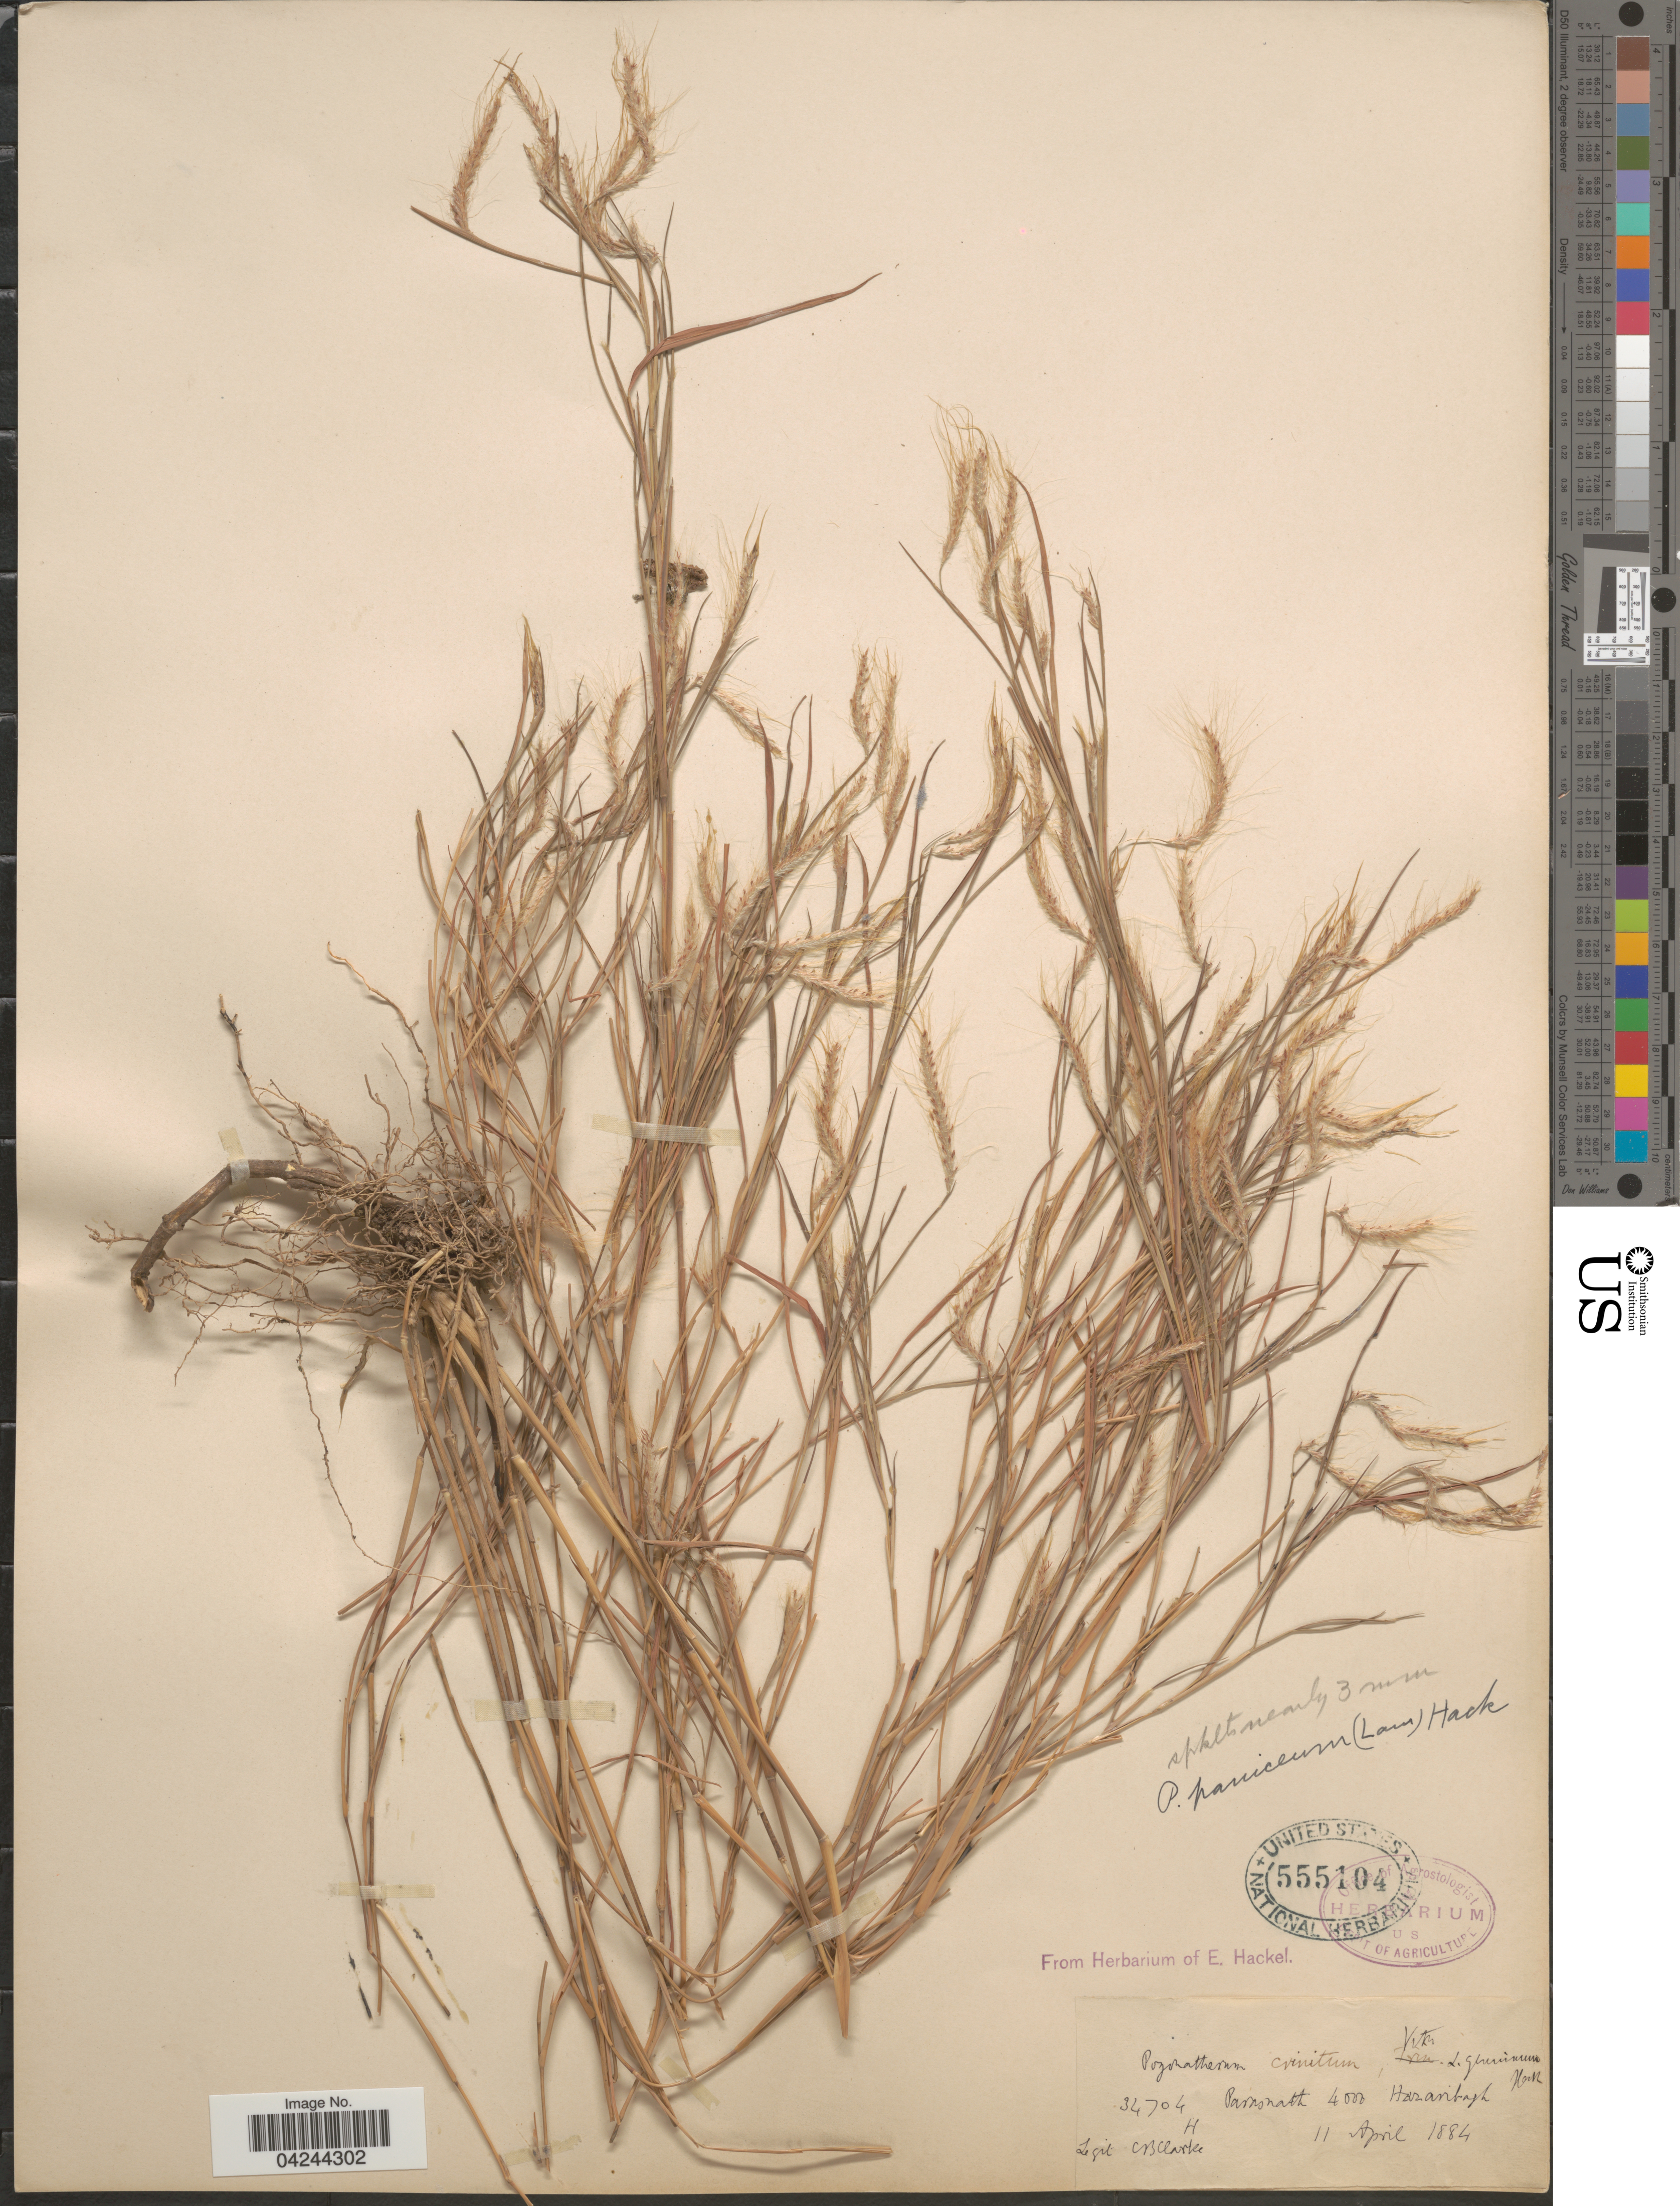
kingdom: Plantae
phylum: Tracheophyta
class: Liliopsida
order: Poales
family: Poaceae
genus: Pogonatherum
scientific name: Pogonatherum crinitum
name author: (Thunb.) Kunth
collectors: C. B. Clarke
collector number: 34704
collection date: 1884-04-11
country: India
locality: Parasnath. Hazaribagh.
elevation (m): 1219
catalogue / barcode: US 555104